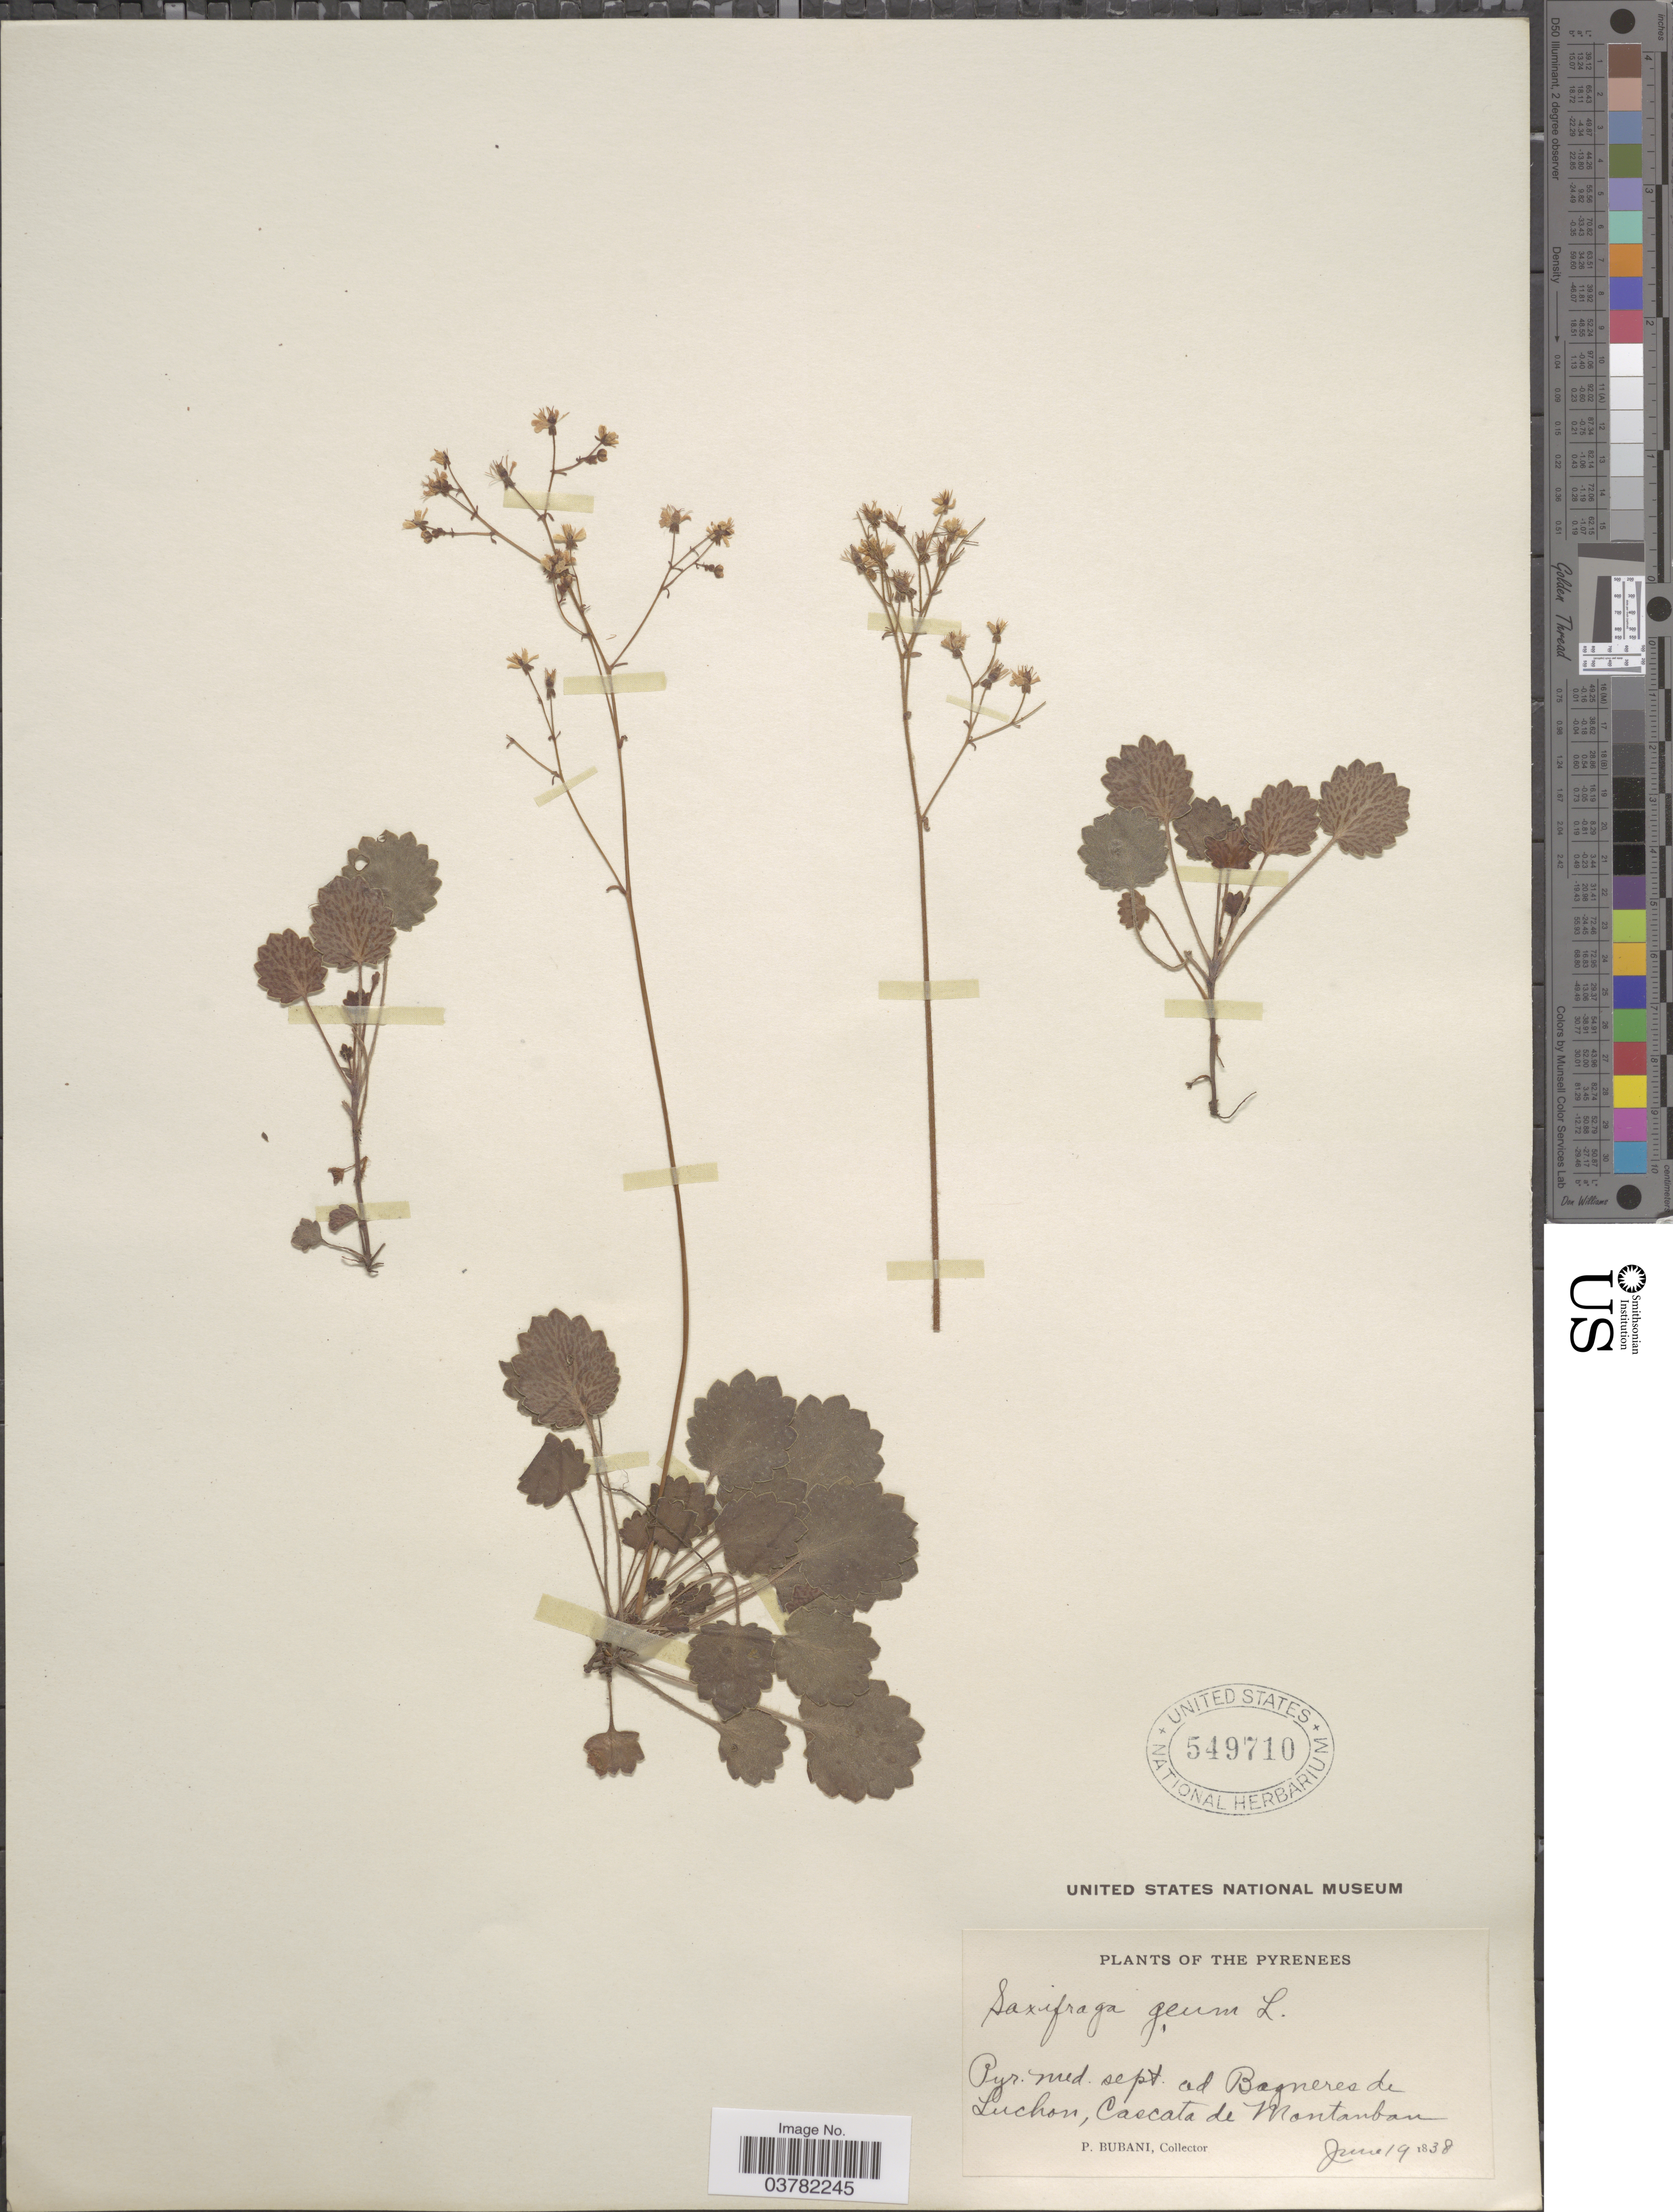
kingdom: Plantae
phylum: Tracheophyta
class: Magnoliopsida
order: Saxifragales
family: Saxifragaceae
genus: Saxifraga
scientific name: Saxifraga geum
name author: L.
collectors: P. Bubani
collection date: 1838-06-19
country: France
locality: The Pyrenees. Pyr. Med. sept. ad Bagneres de Luchon, Cascata de Montanban.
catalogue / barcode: US 549710